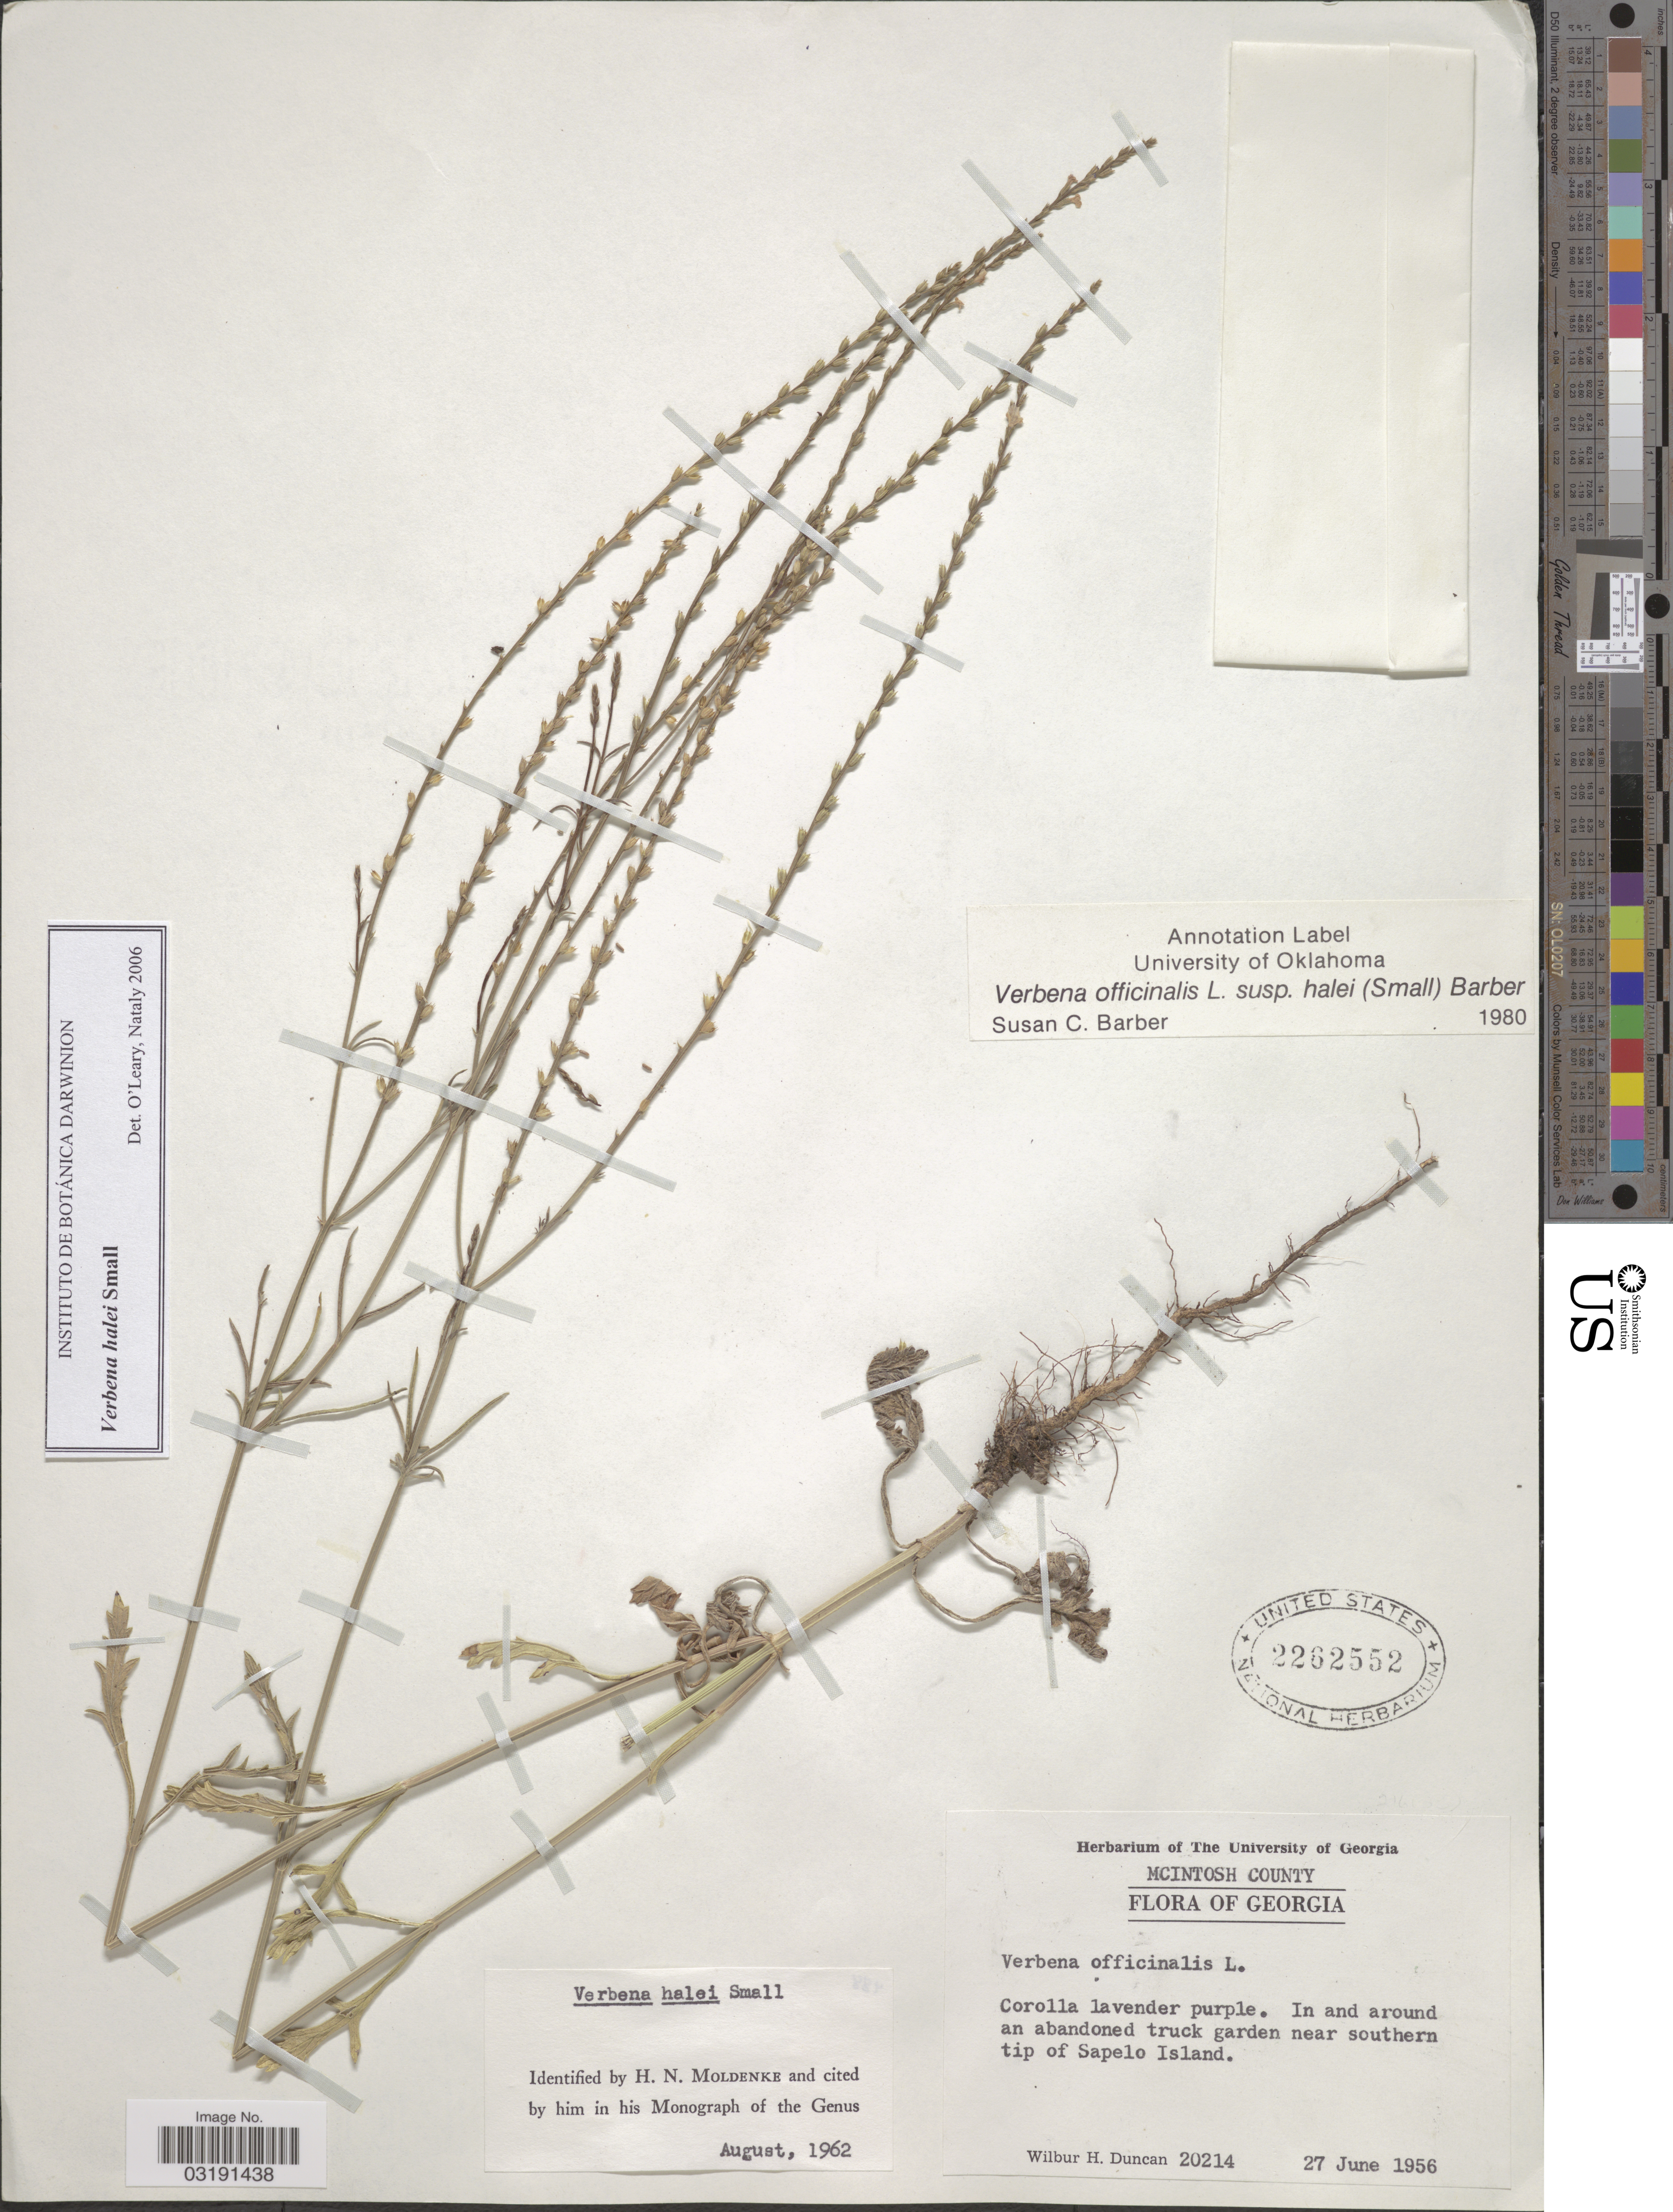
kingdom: Plantae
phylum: Tracheophyta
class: Magnoliopsida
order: Lamiales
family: Verbenaceae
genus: Verbena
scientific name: Verbena halei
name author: Small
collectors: W. H. Duncan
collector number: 20214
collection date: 1956-06-27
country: United States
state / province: Georgia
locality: Mcintosh County. In and around an abandoned truck garden near southern tip of Sapelo Island.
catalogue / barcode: US 2262552